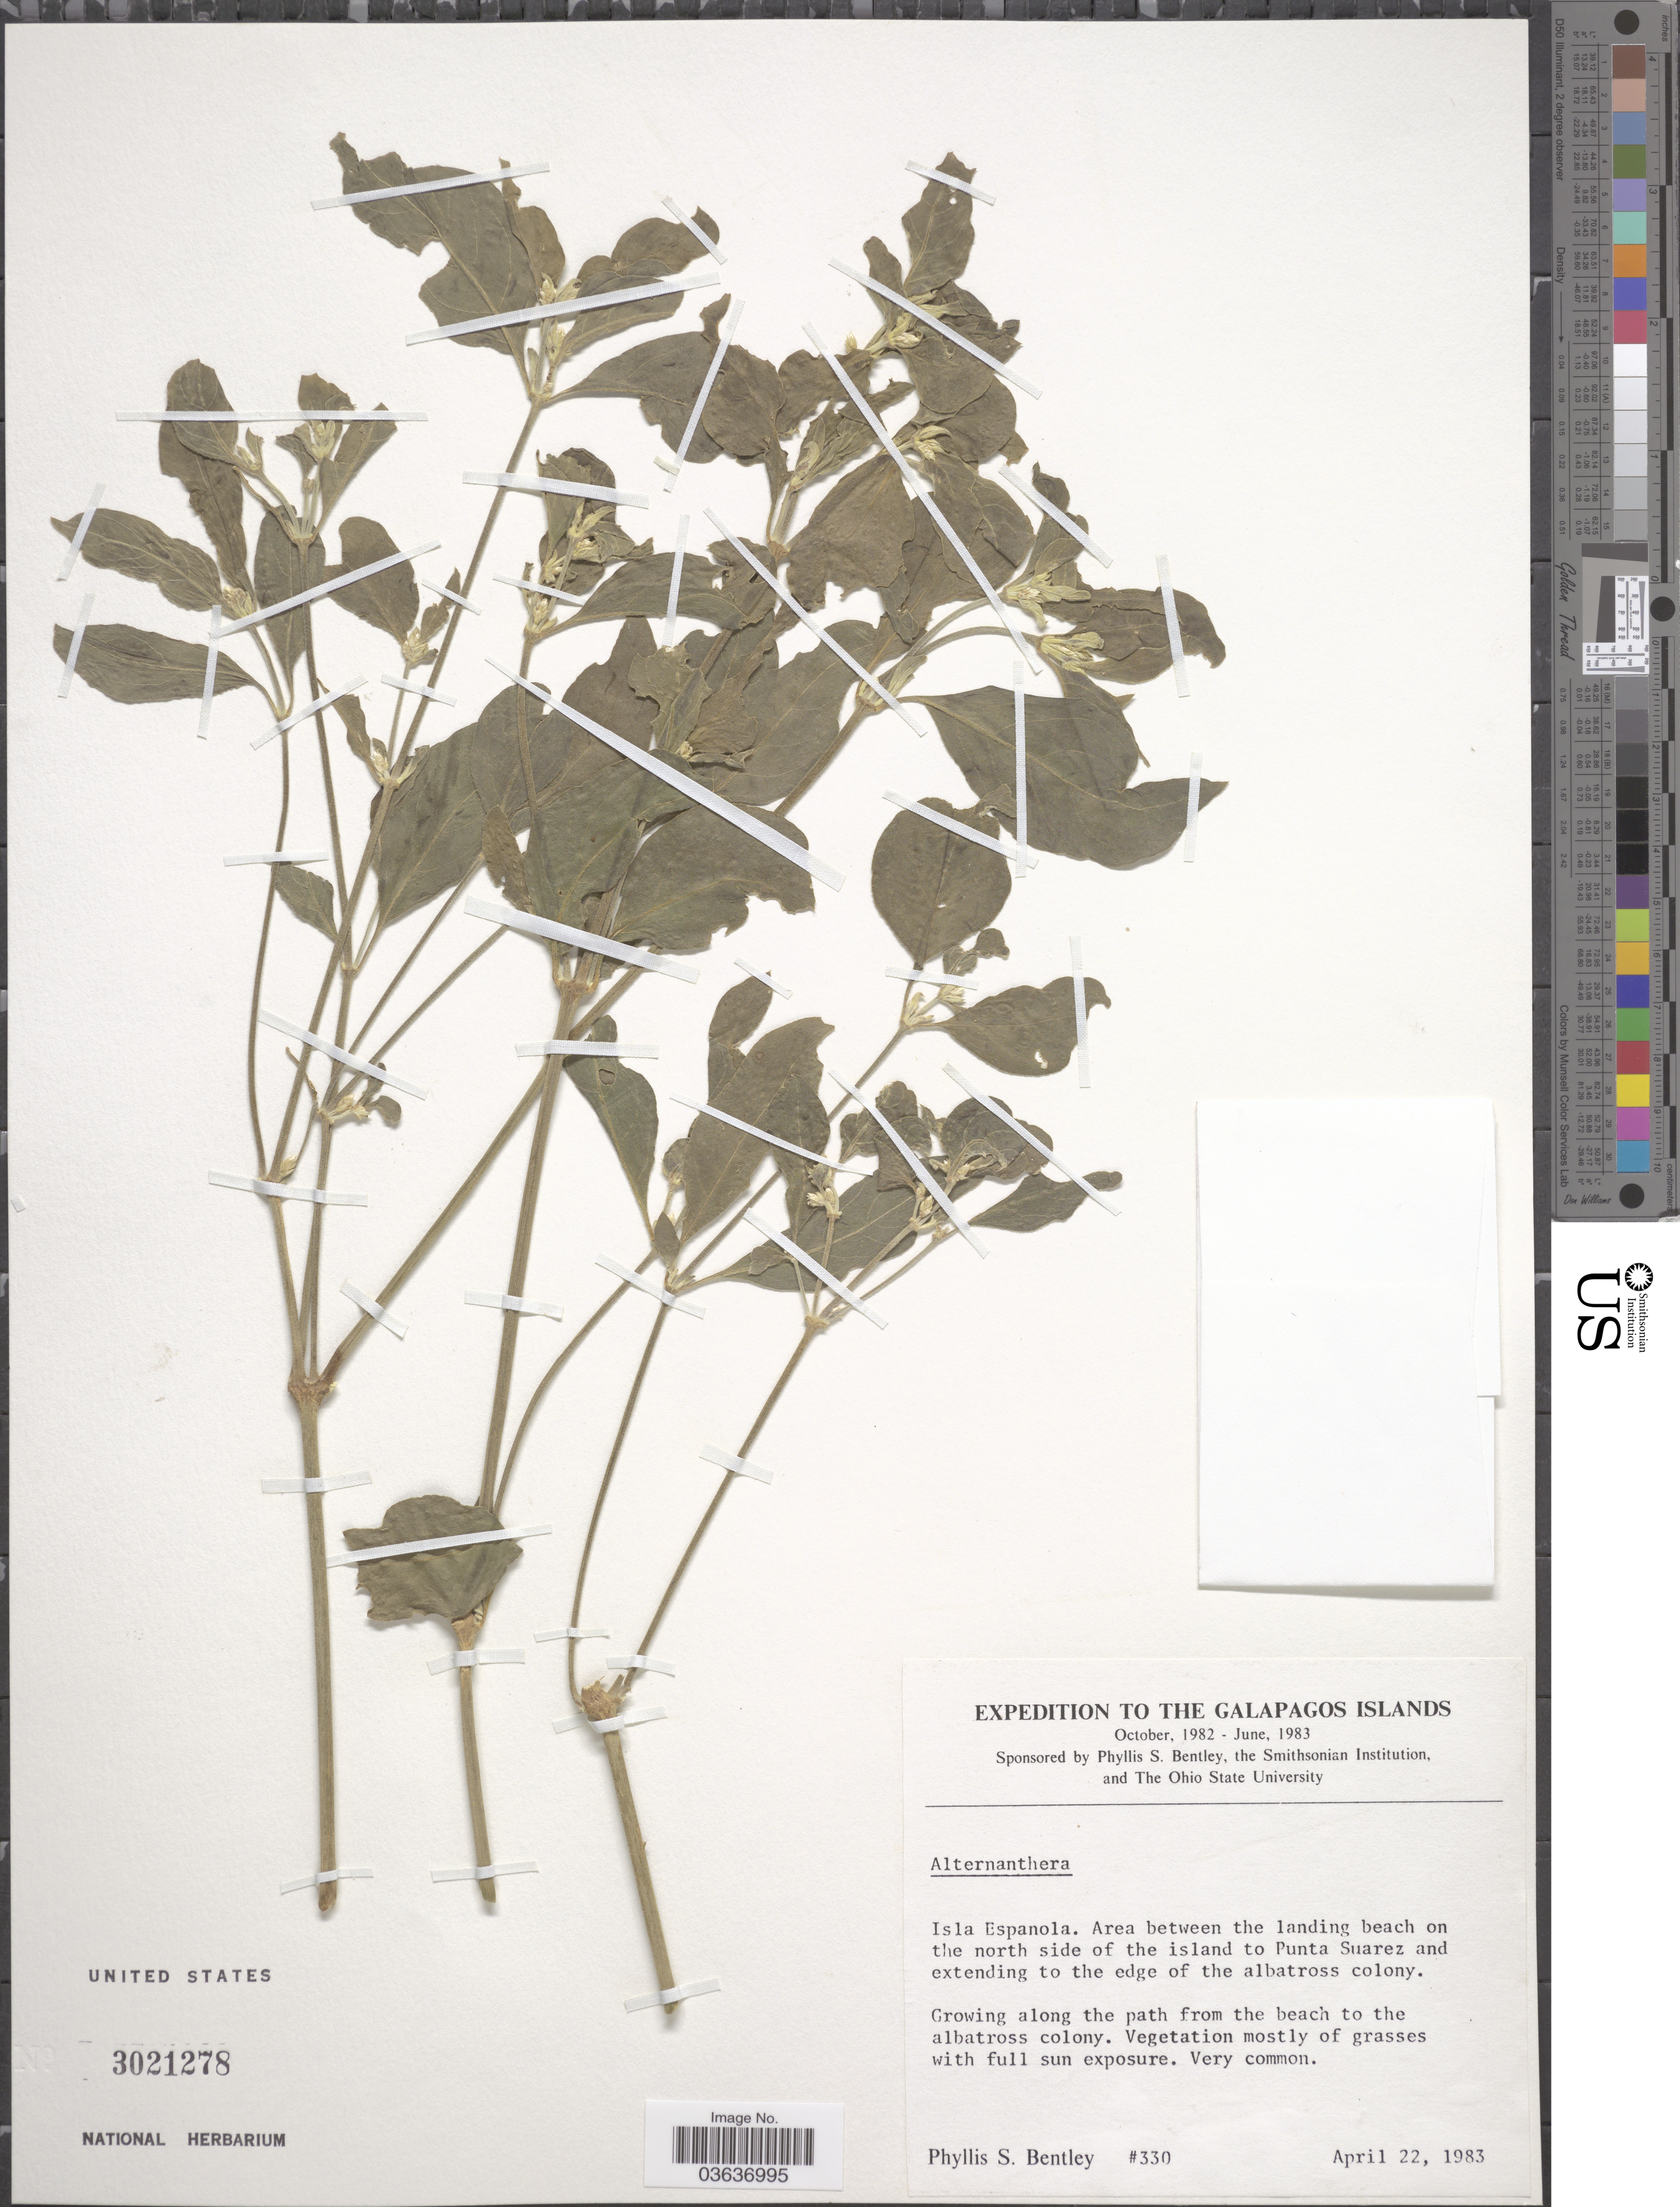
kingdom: Plantae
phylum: Tracheophyta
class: Magnoliopsida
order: Caryophyllales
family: Amaranthaceae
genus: Alternanthera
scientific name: Alternanthera sp.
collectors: P. S. Bentley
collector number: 330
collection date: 1983-04-22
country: Ecuador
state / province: Colón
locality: The Galapagos Islands. Isla Espanola. Area between the landing beach on the north side of the island to Punta Suarez and extending to the edge of the albatross colony.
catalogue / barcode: US 3021278